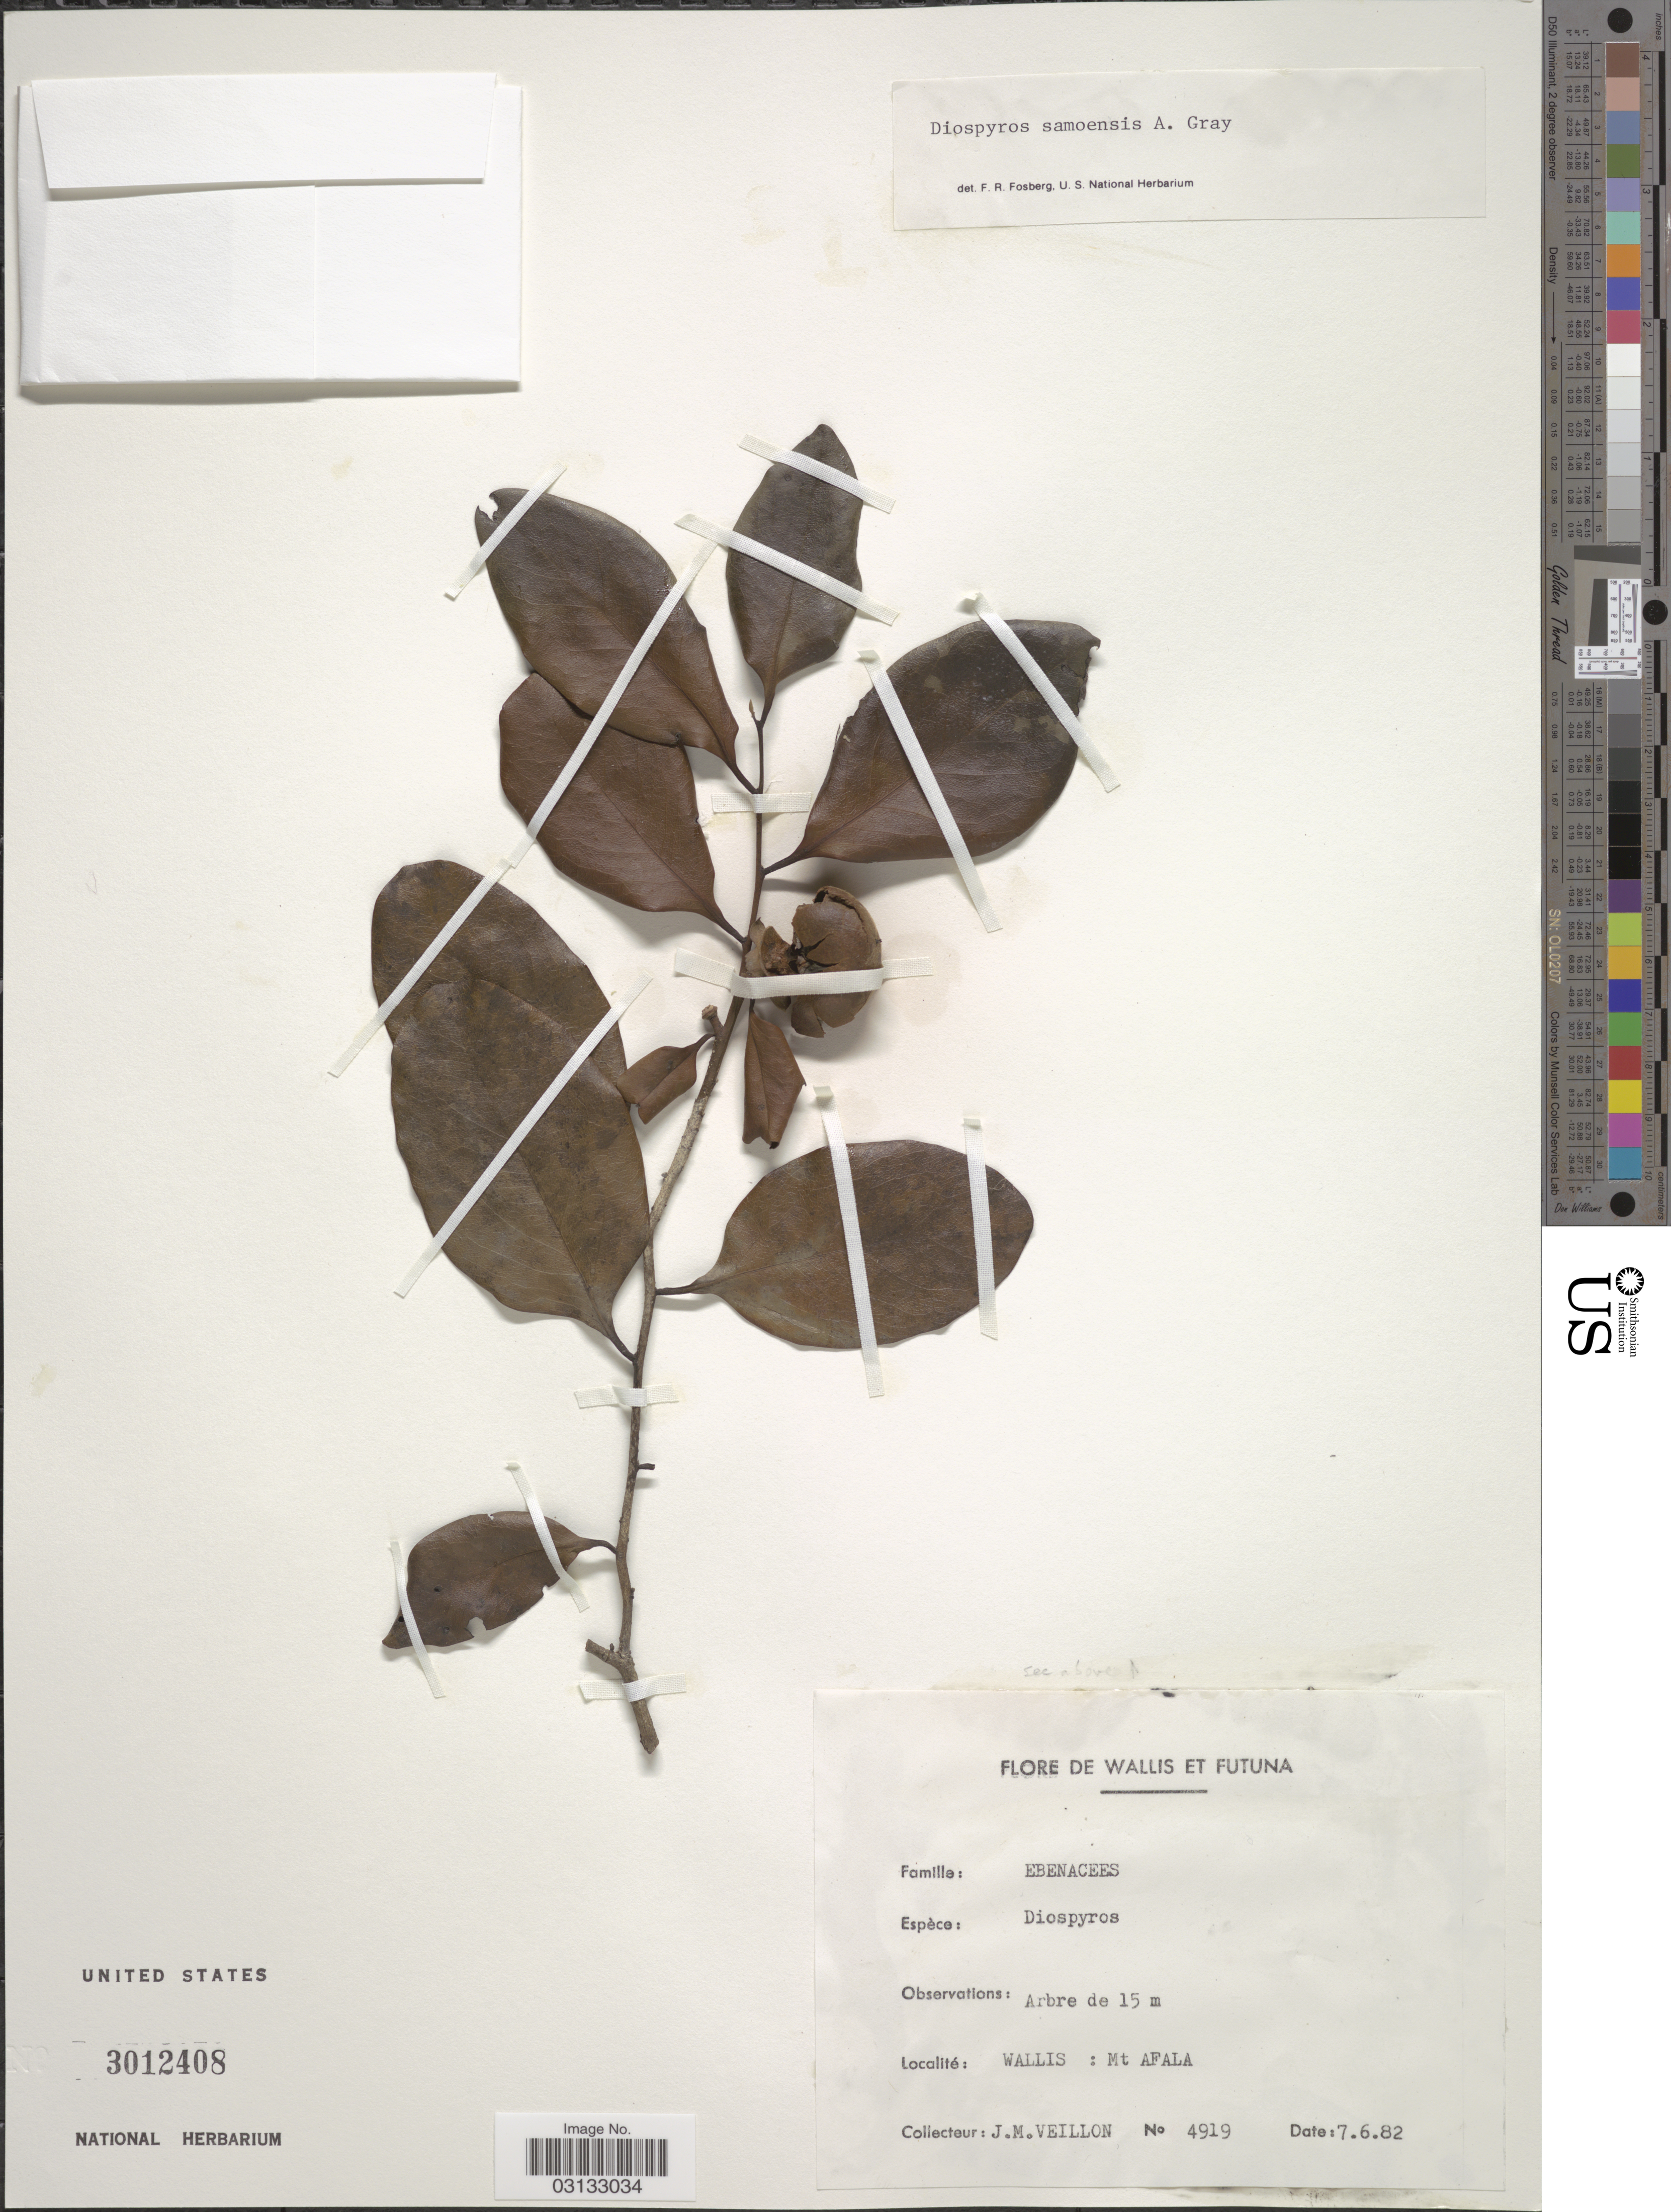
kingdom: Plantae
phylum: Tracheophyta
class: Magnoliopsida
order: Ericales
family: Ebenaceae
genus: Diospyros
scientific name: Diospyros sp.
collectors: J. Veillon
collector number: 4919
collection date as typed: Transcribed d/m/y: 7/6/82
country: Wallis and Futuna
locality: De Wallis et Futuna, Wallis: Mt Afala.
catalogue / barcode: US 3012408